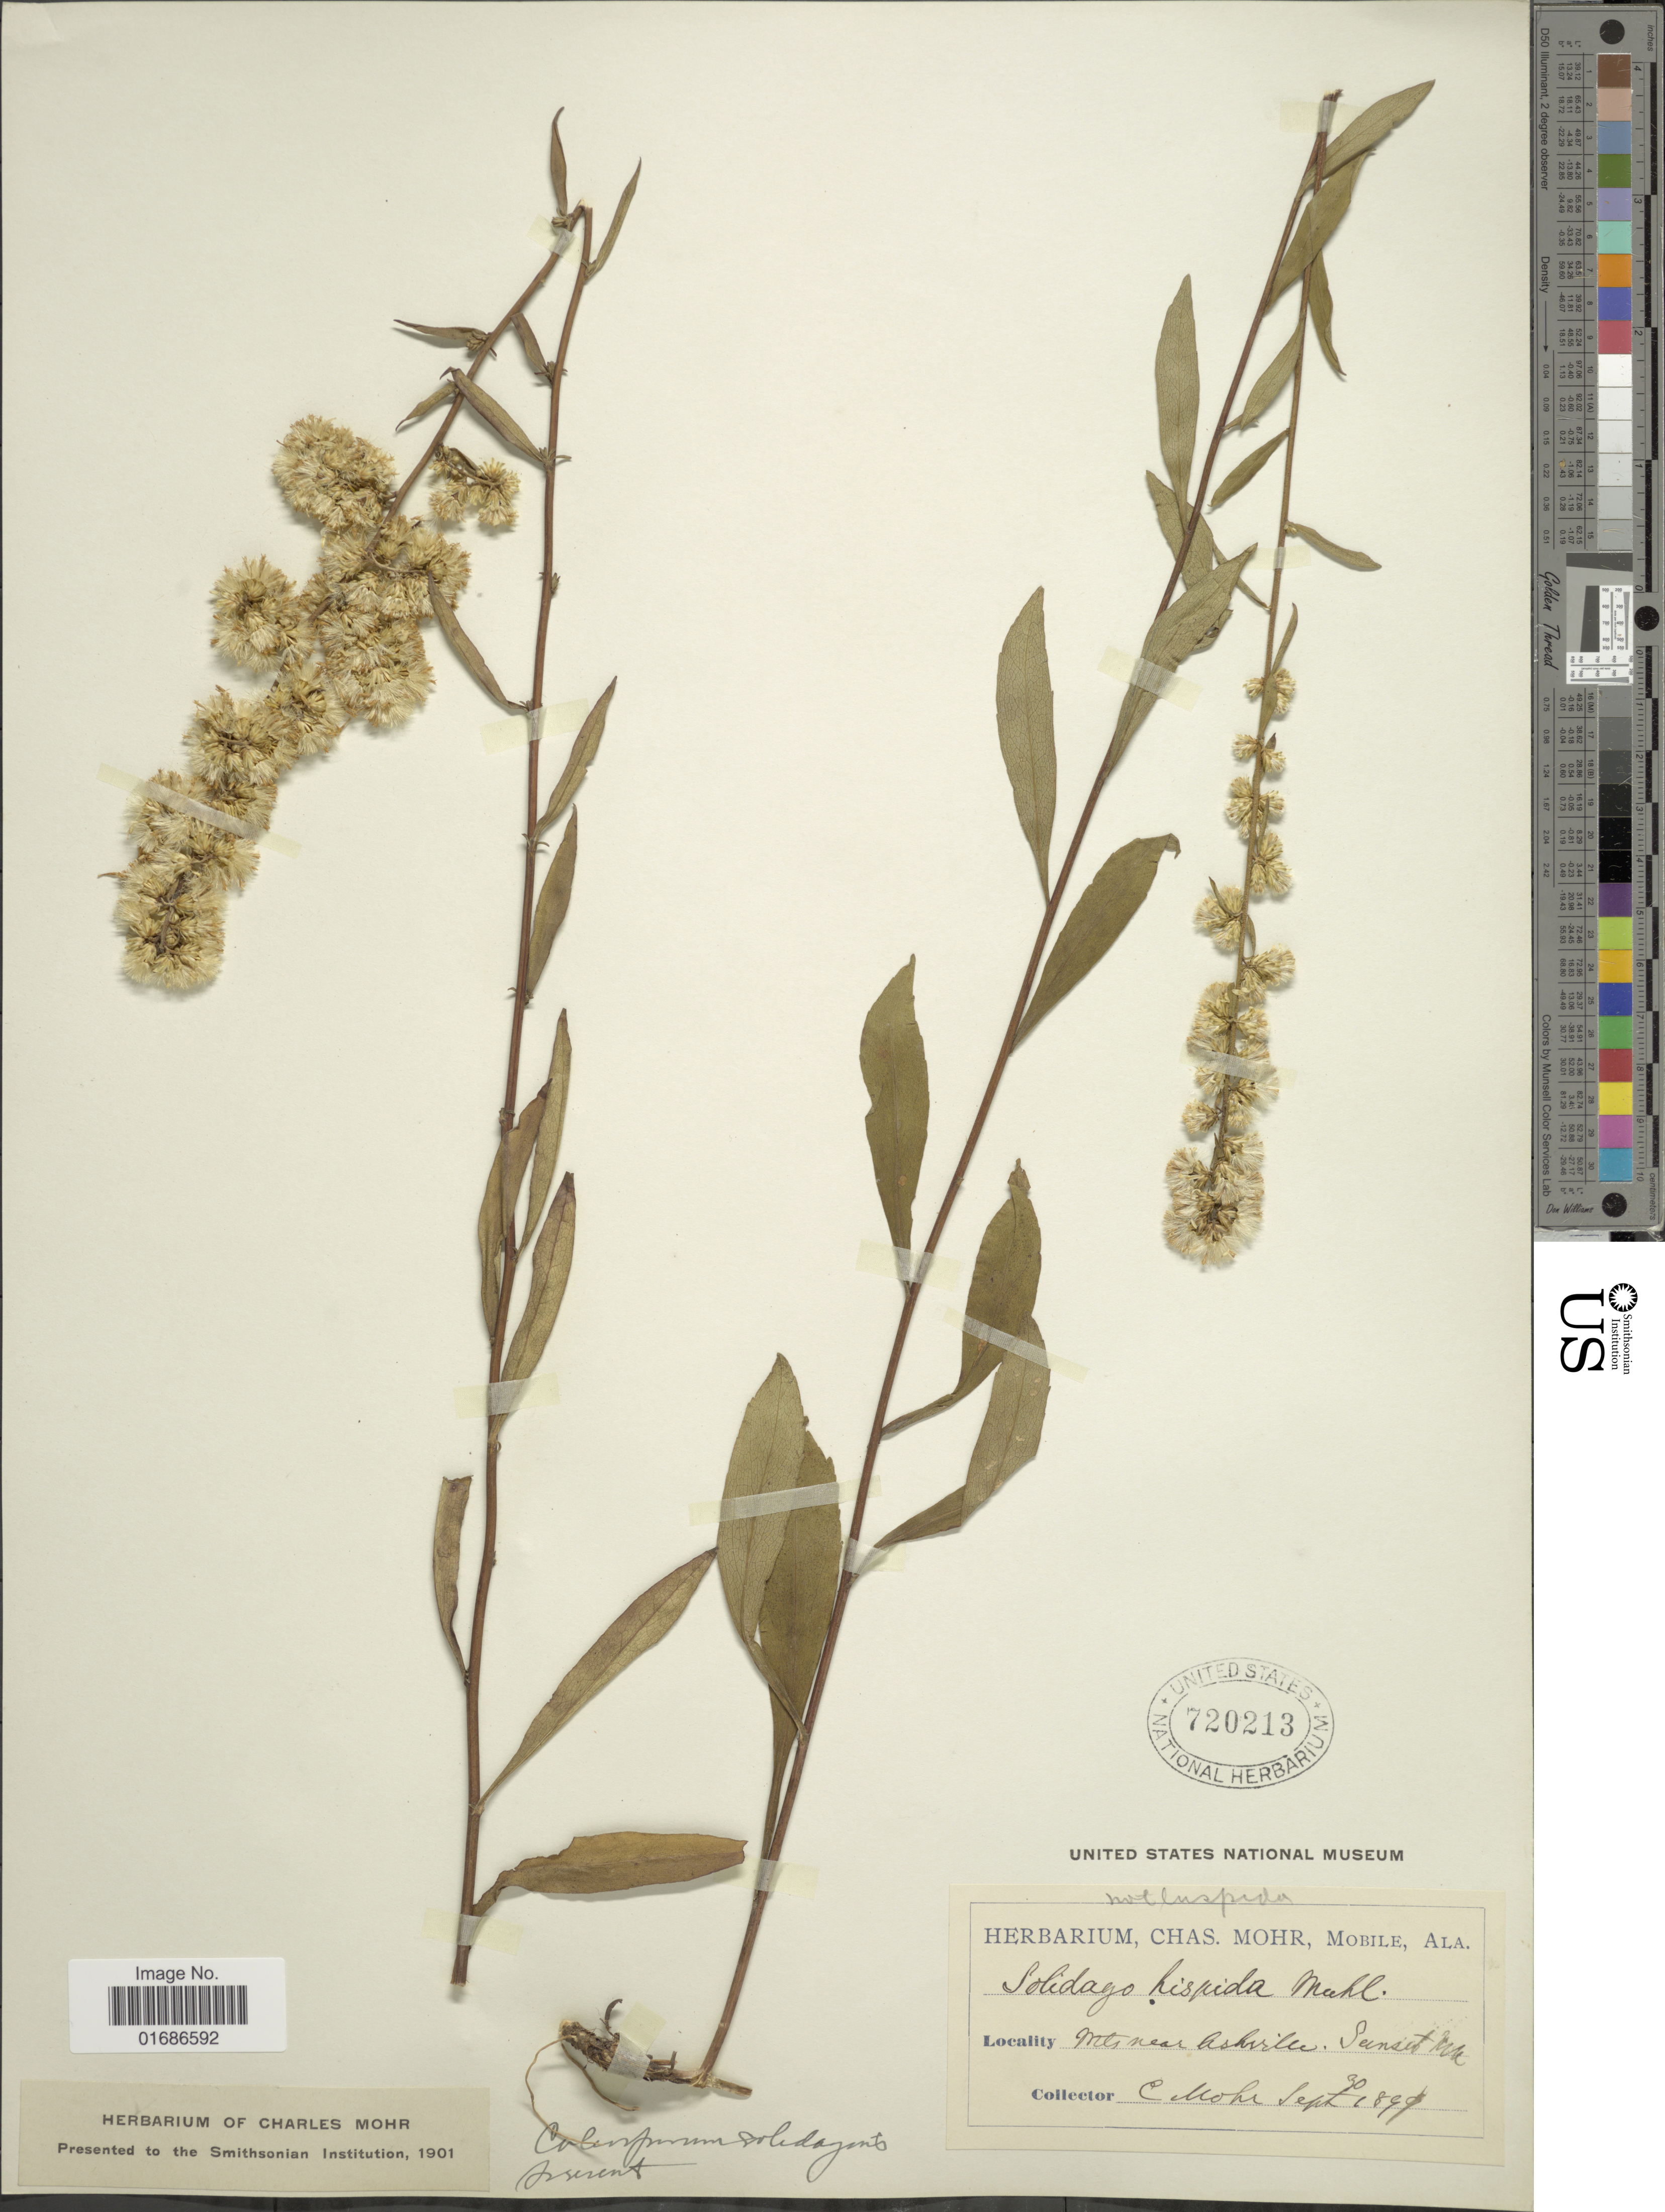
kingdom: Plantae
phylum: Tracheophyta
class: Magnoliopsida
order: Asterales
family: Asteraceae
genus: Solidago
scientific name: Solidago erecta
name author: Pursh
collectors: C. T. Mohr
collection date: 1899-09-30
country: United States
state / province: Alabama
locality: Mts near Ashville, Sunset Mt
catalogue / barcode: US 720213